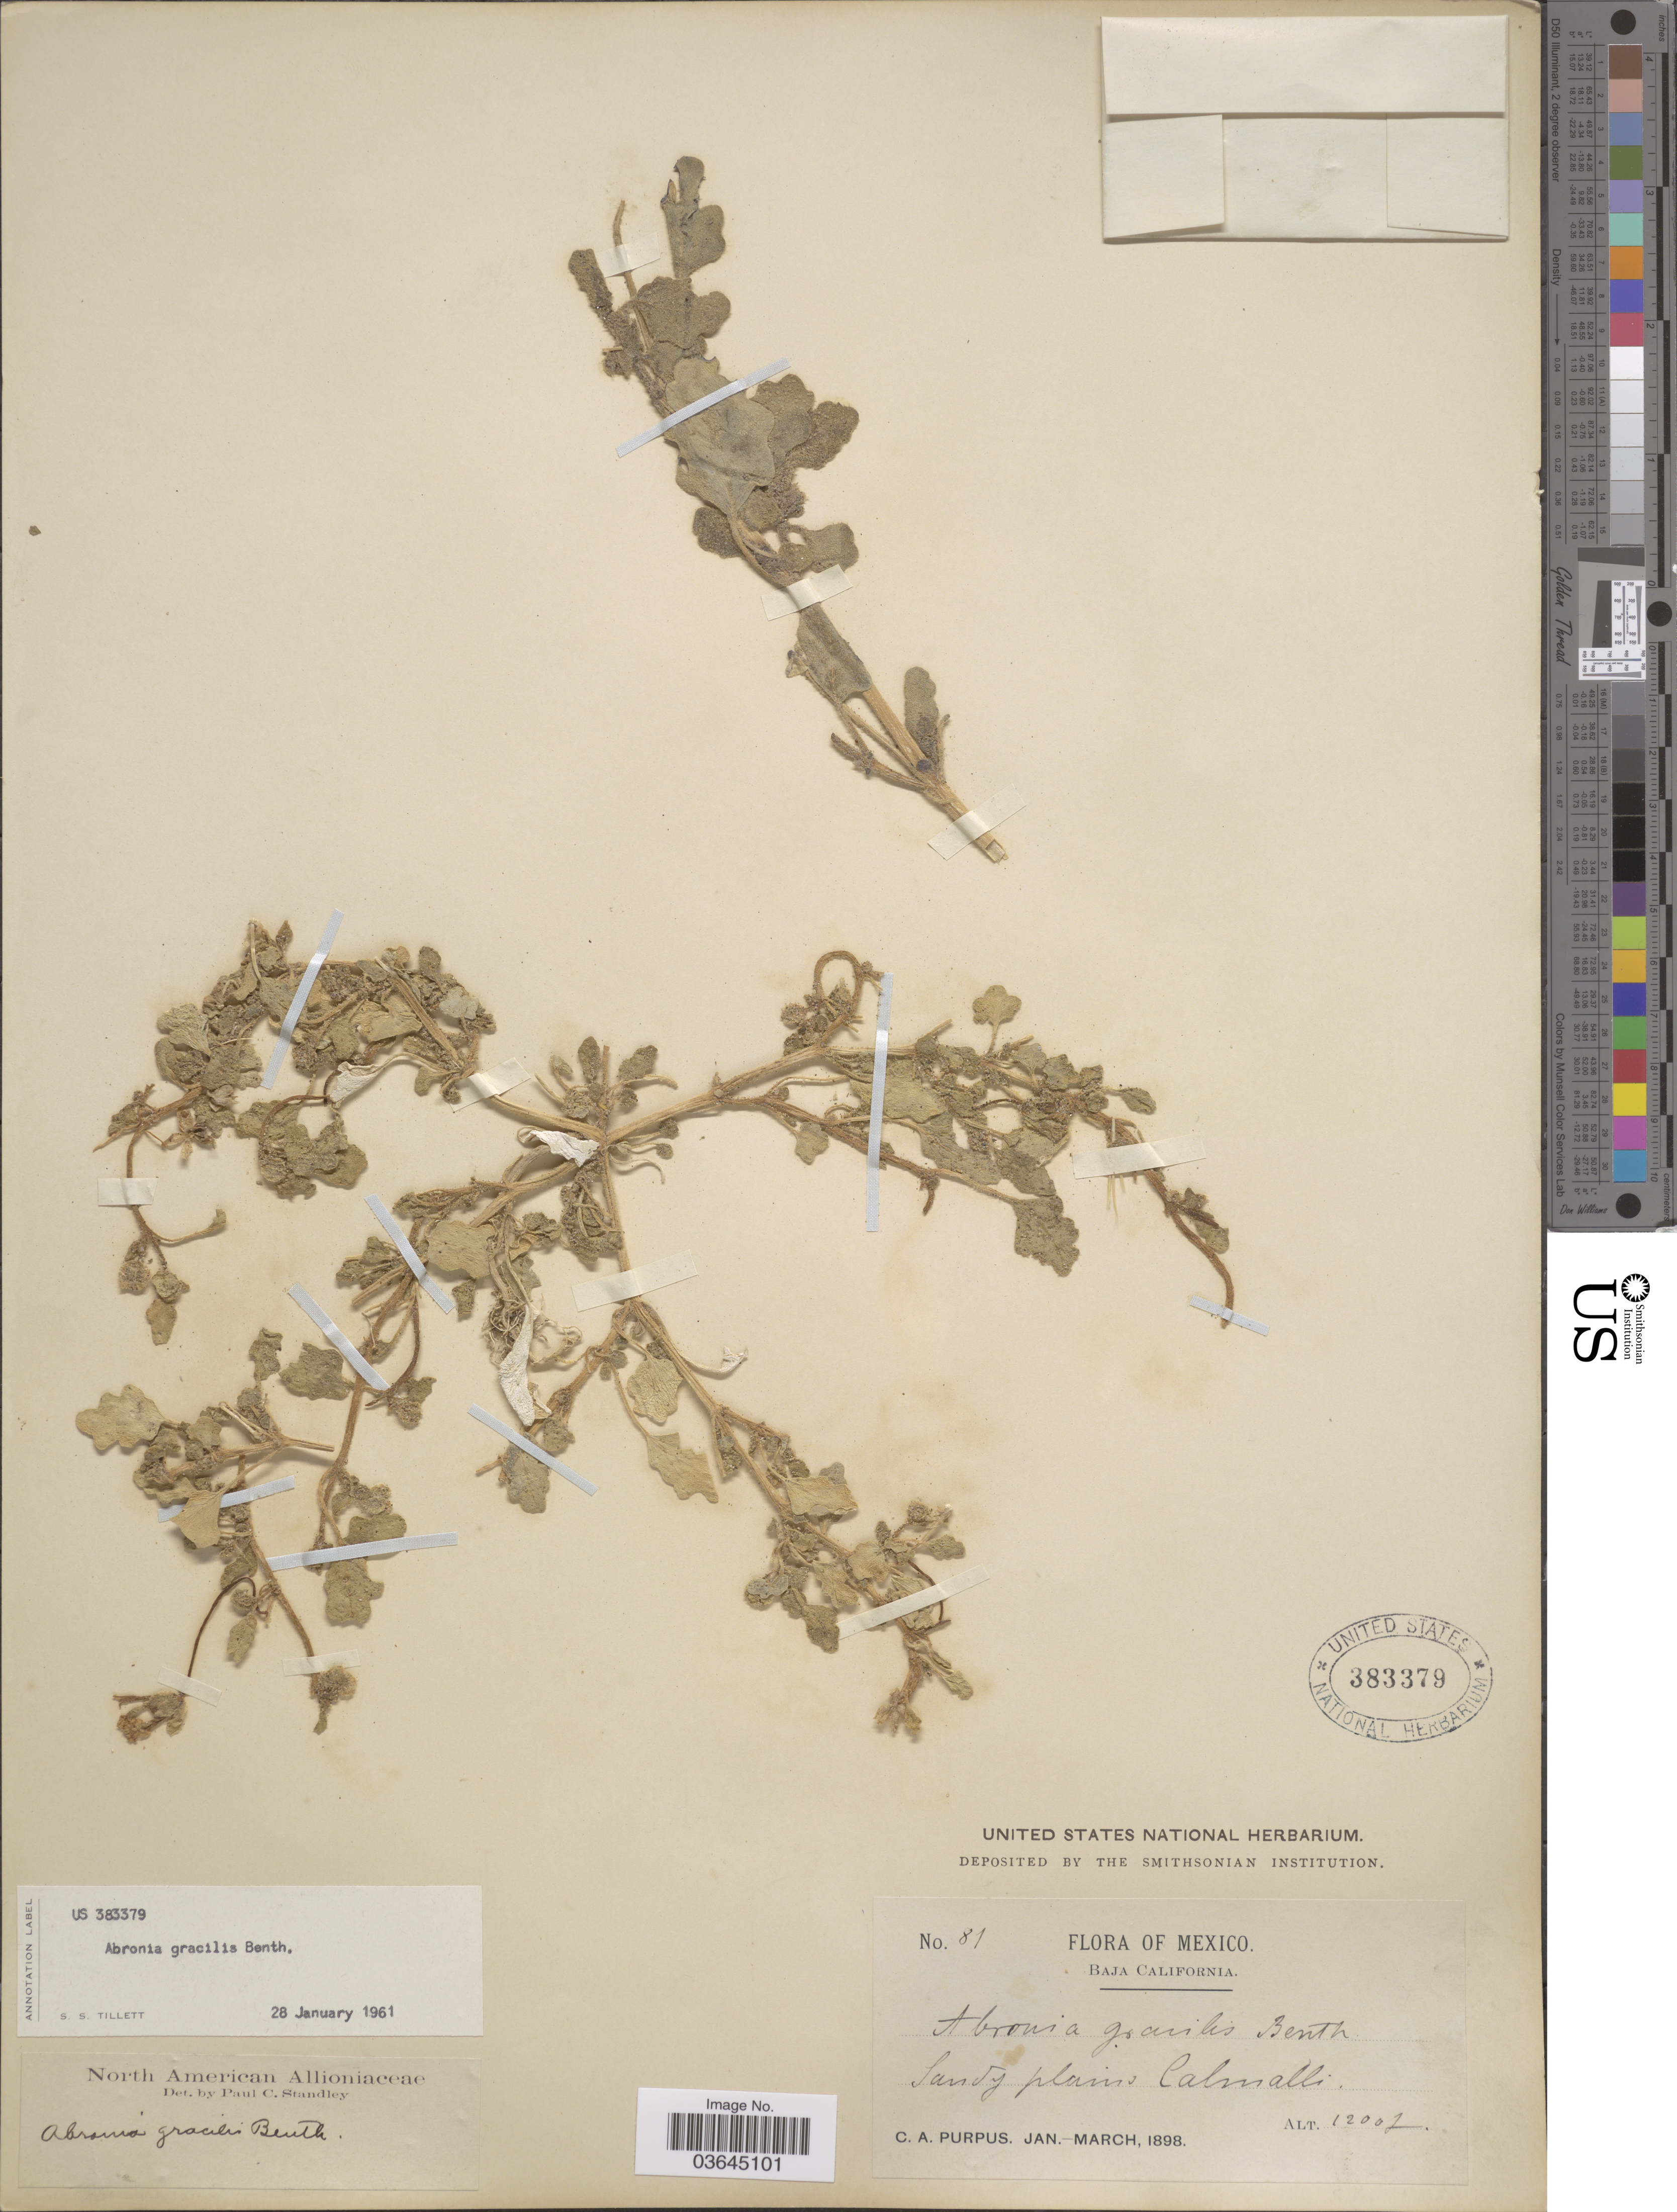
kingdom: Plantae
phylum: Tracheophyta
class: Magnoliopsida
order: Caryophyllales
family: Nyctaginaceae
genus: Abronia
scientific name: Abronia gracilis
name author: Benth.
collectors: C. A. Purpus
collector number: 81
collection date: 1898-01/1898-03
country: Mexico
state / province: Baja California Norte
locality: Sandy plains Calmalli.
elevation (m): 366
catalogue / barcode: US 383379